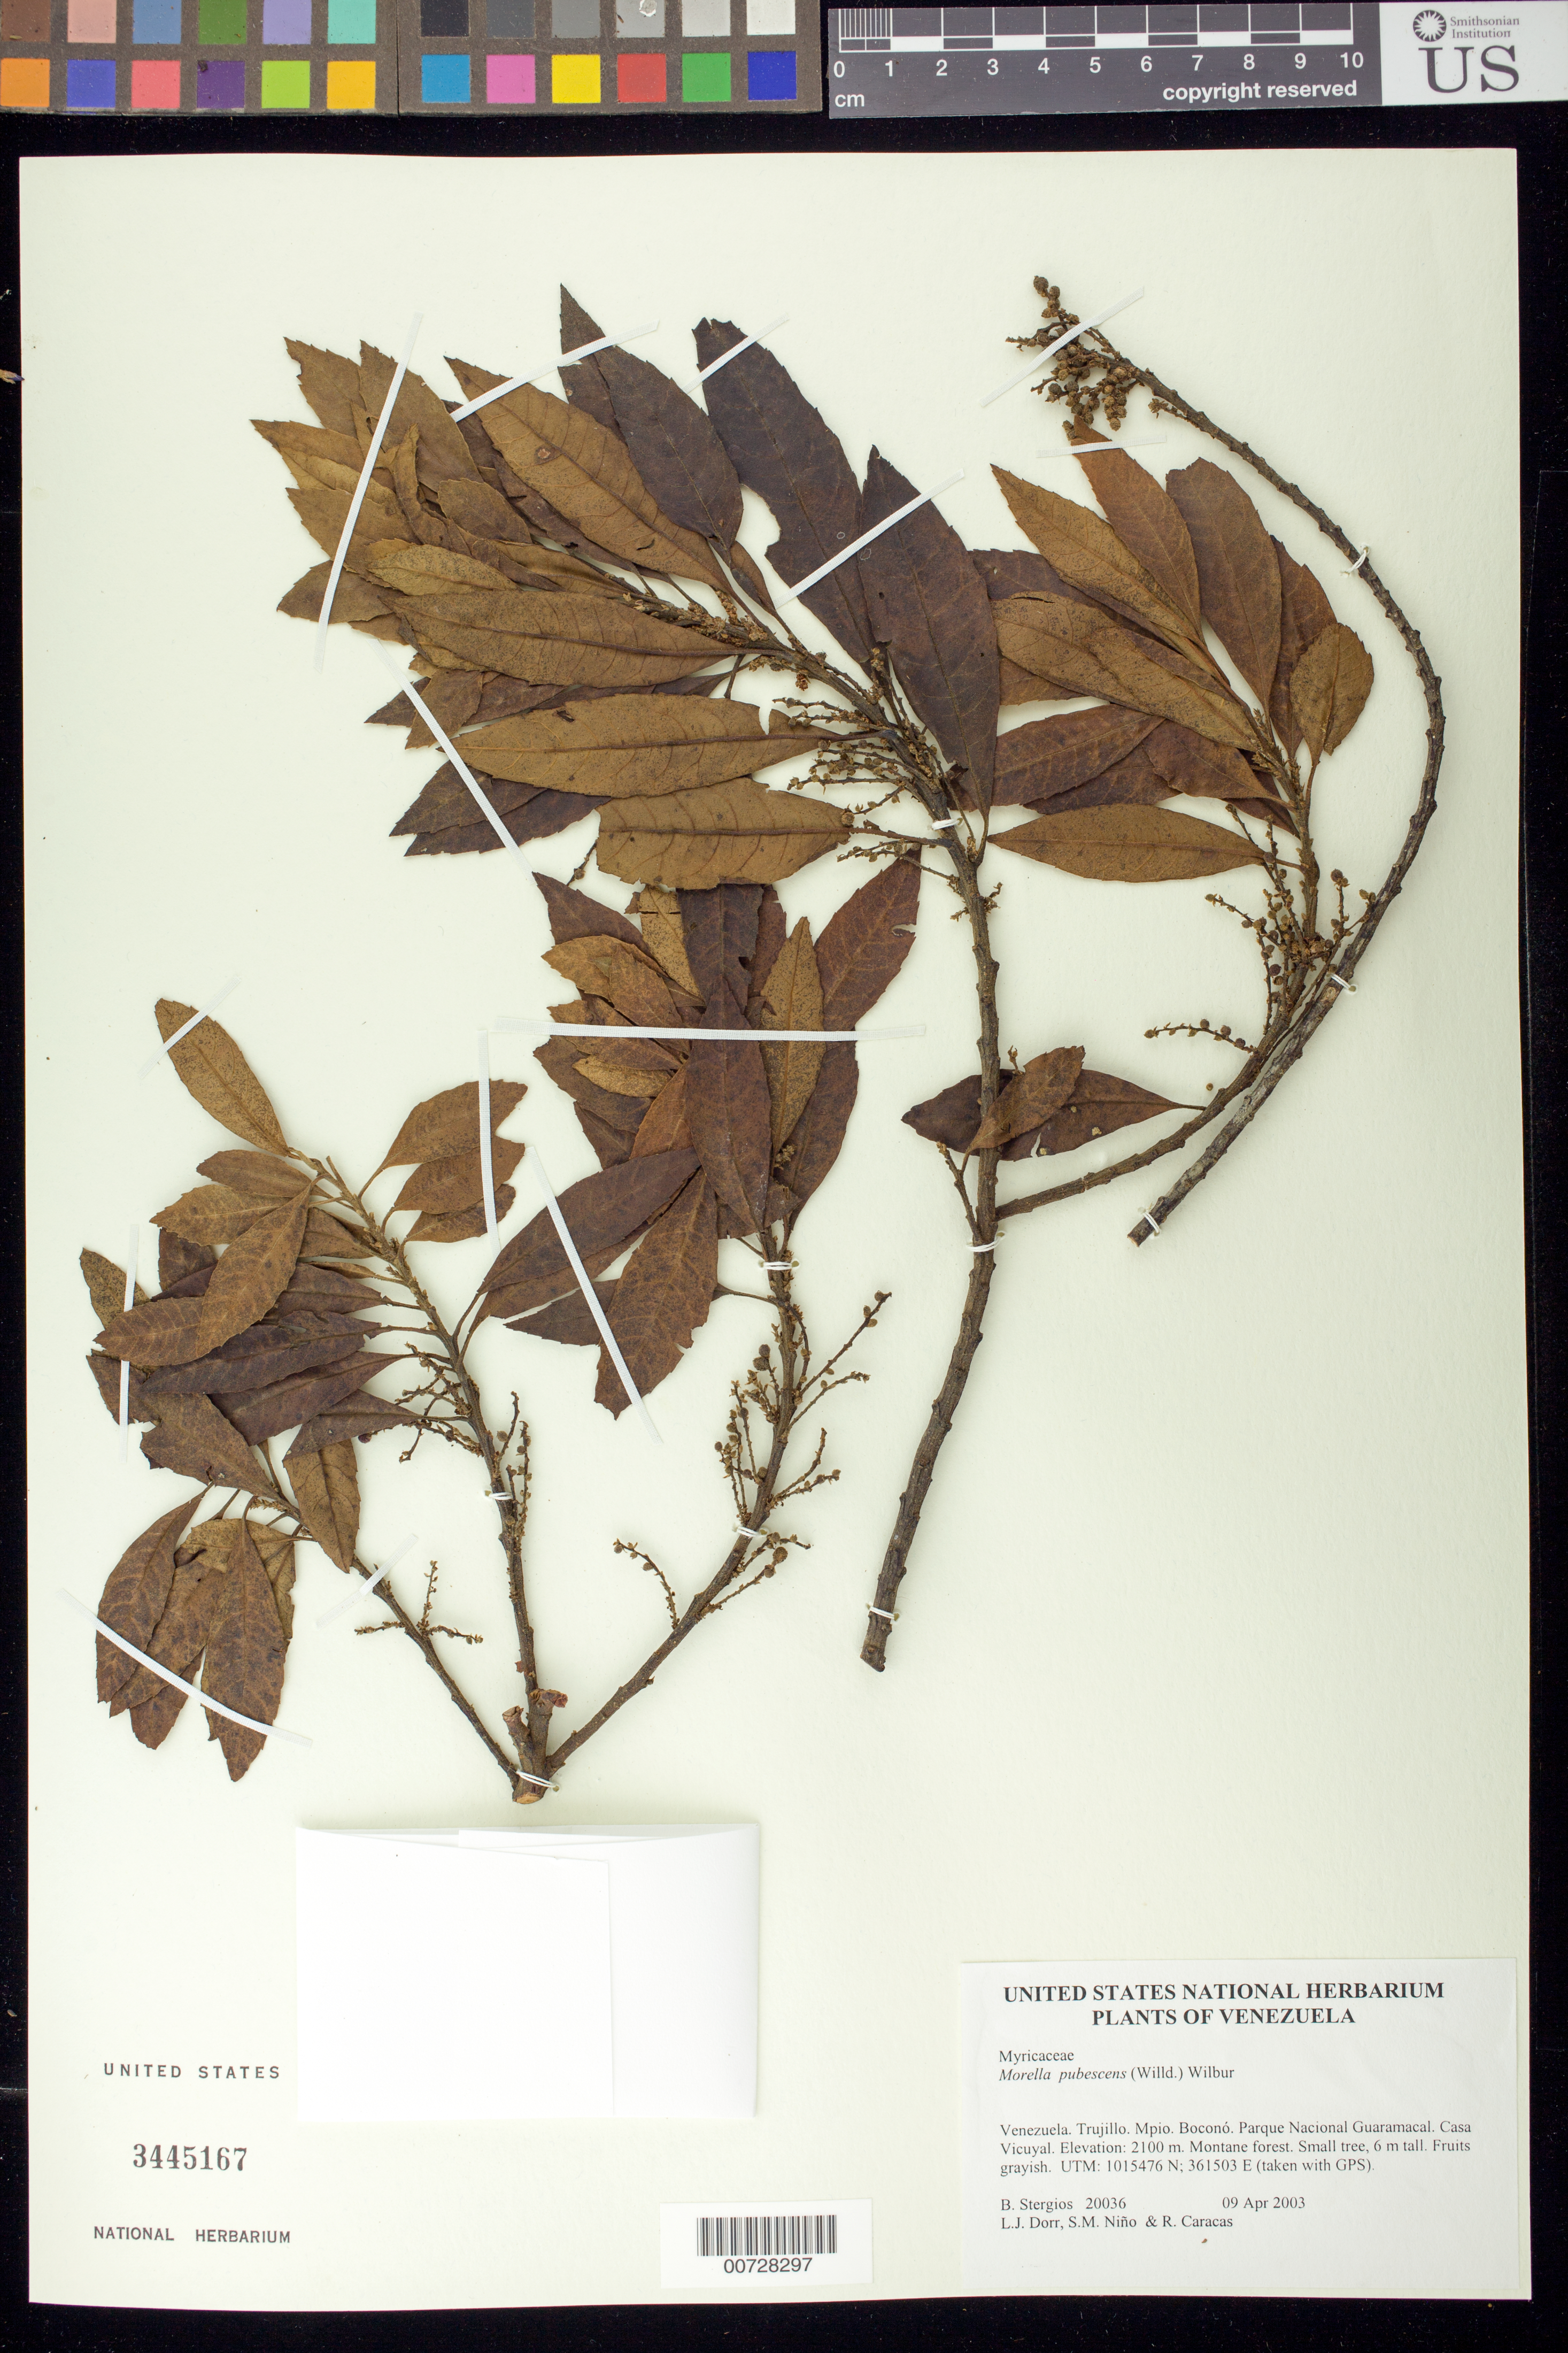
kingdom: Plantae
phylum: Tracheophyta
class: Magnoliopsida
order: Fagales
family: Myricaceae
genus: Morella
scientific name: Morella pubescens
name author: (Humb. & Bonpl. ex Willd.) Wilbur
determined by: Dorr, L. J., (BOT), Smithsonian Institution - National Museum of Natural History (UNITED STATES)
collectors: B. G. Stergios, L. J. Dorr, S. M. Niño & R. Caracas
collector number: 20036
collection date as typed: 09 Apr 2003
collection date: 2003-04-09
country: Venezuela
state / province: Trujillo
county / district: Boconó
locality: Parque Nacional Guaramacal. Casa Vicuyal.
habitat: Montane forest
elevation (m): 2100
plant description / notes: NY, PORT, US, VEN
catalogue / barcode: US 3445167